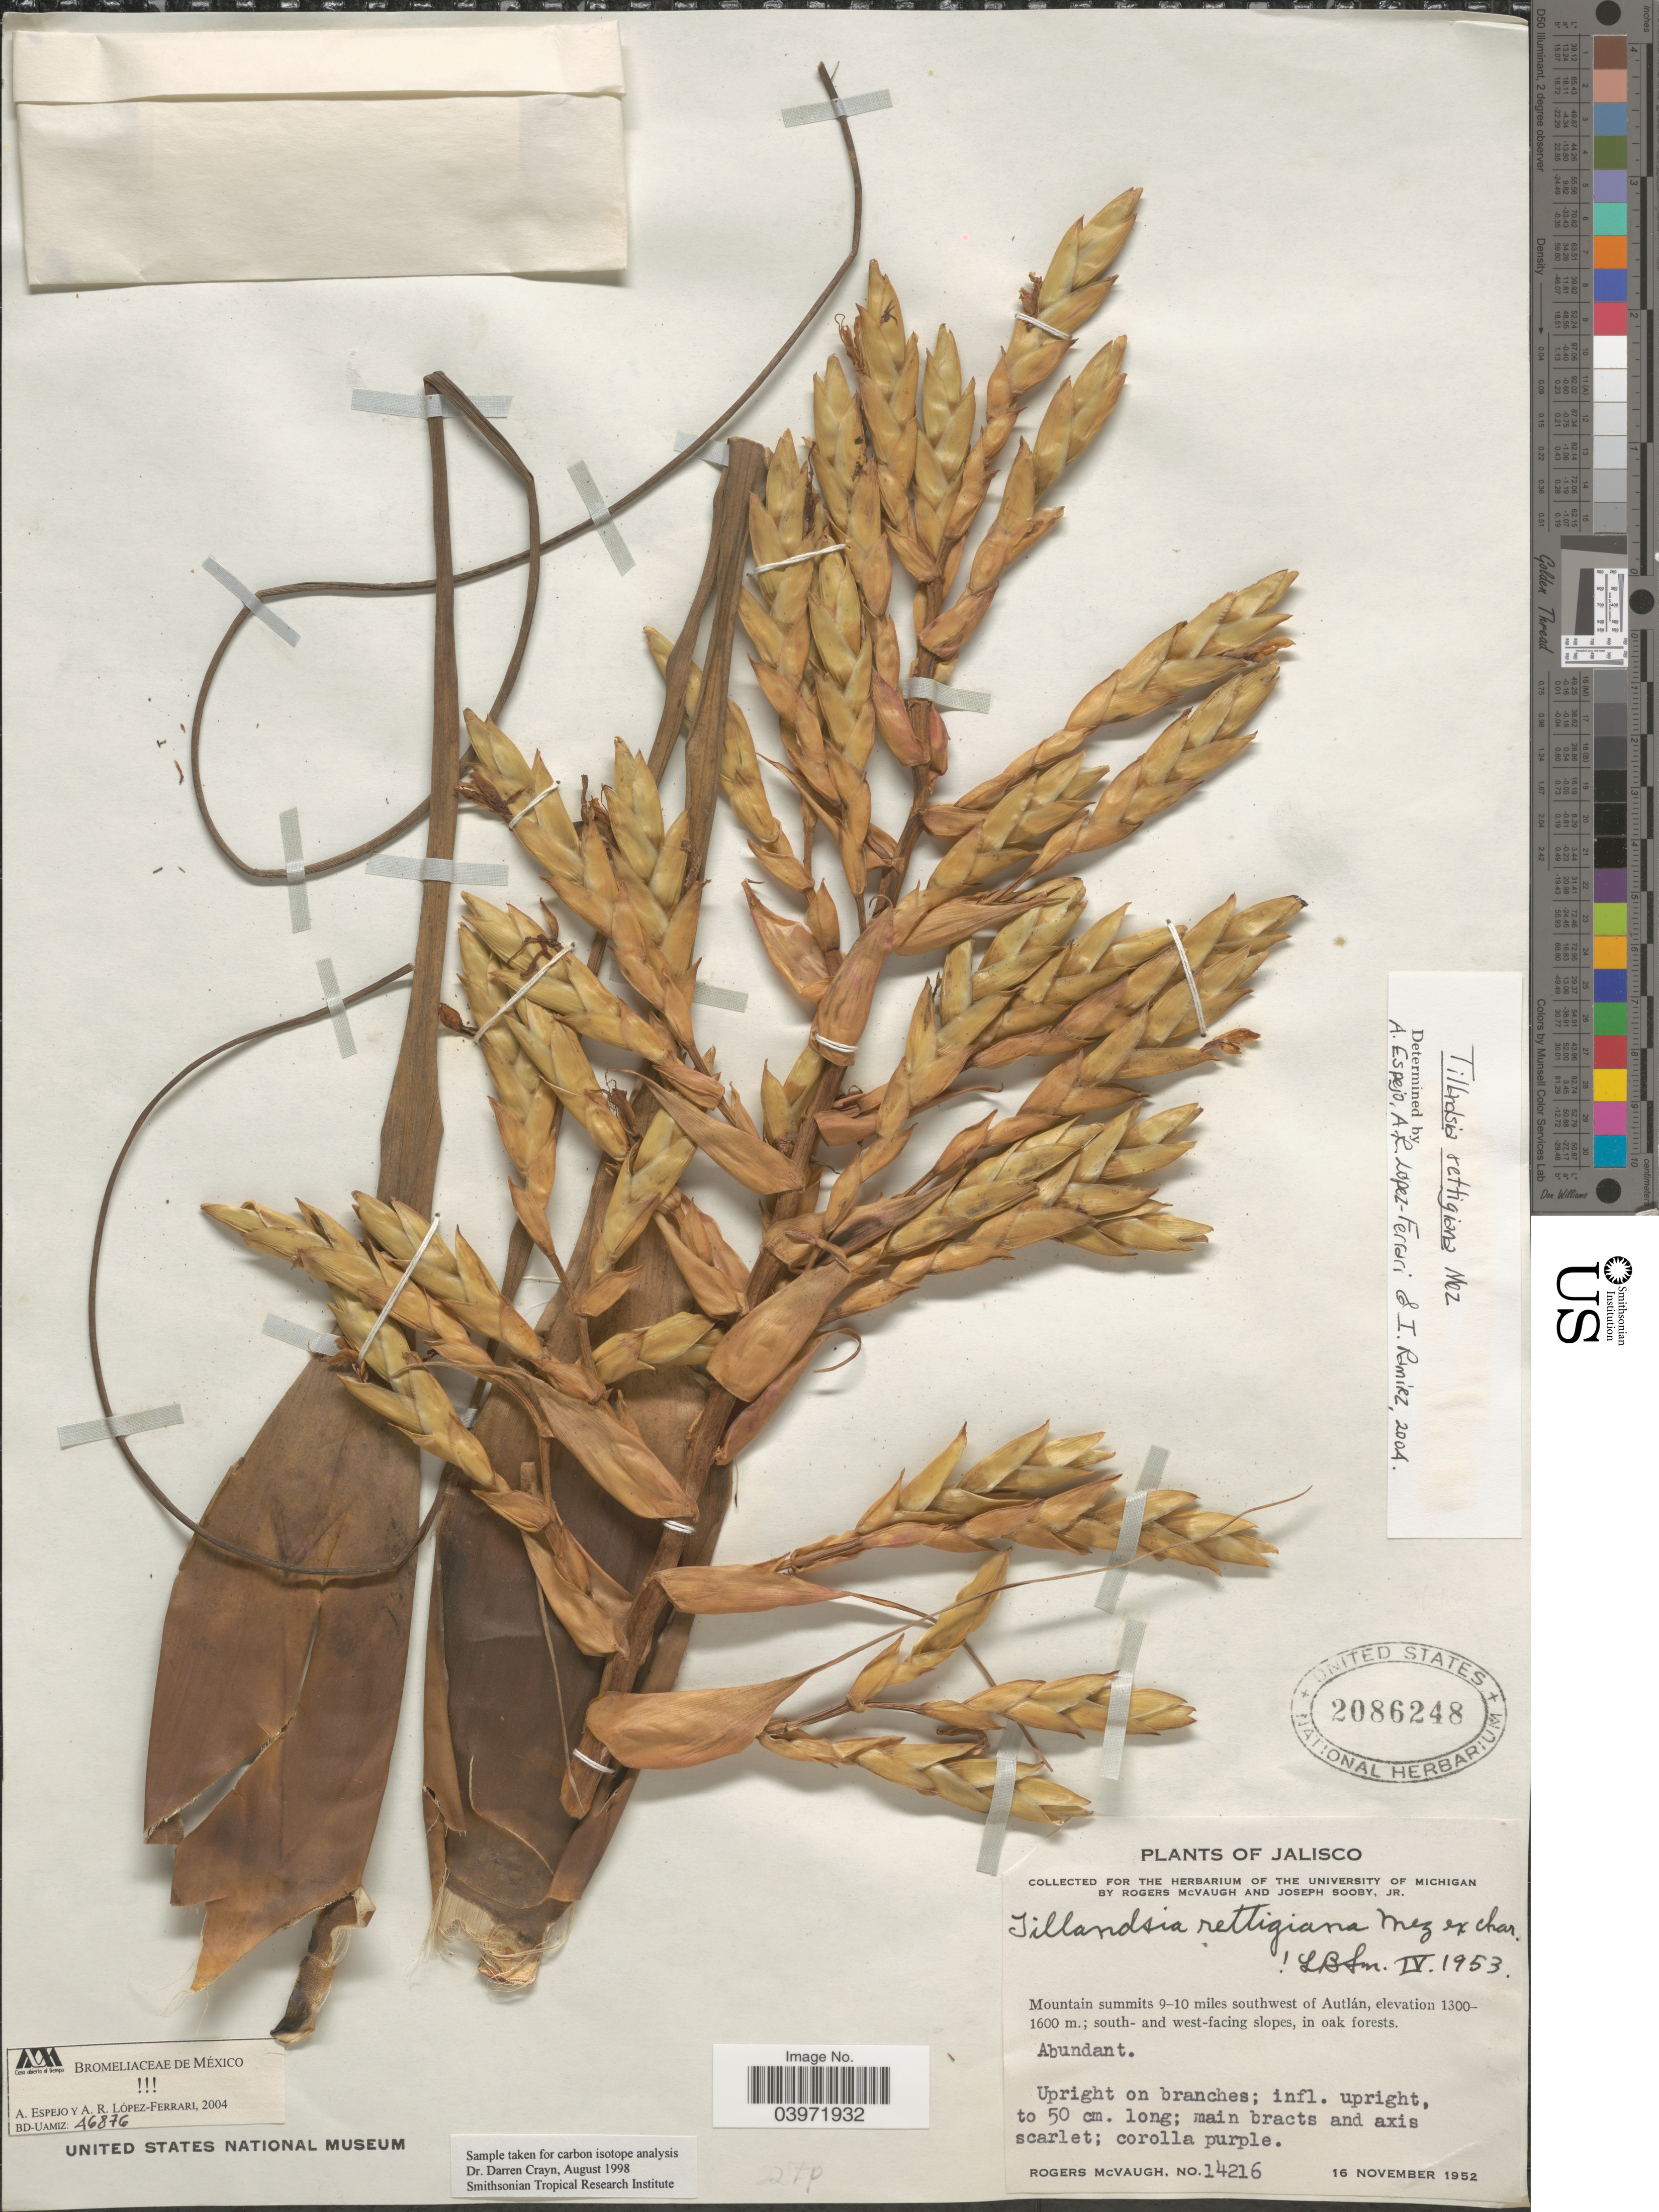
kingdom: Plantae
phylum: Tracheophyta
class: Liliopsida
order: Poales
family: Bromeliaceae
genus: Tillandsia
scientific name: Tillandsia rettigiana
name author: Mez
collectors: R. McVaugh & J. Sooby Jr.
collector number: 14216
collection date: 1952-11-16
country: Mexico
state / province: Jalisco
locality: Mountain summits 9-10 miles southwest of Autlán, south- and west-facing slopes.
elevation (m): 1300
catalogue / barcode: US 2086248